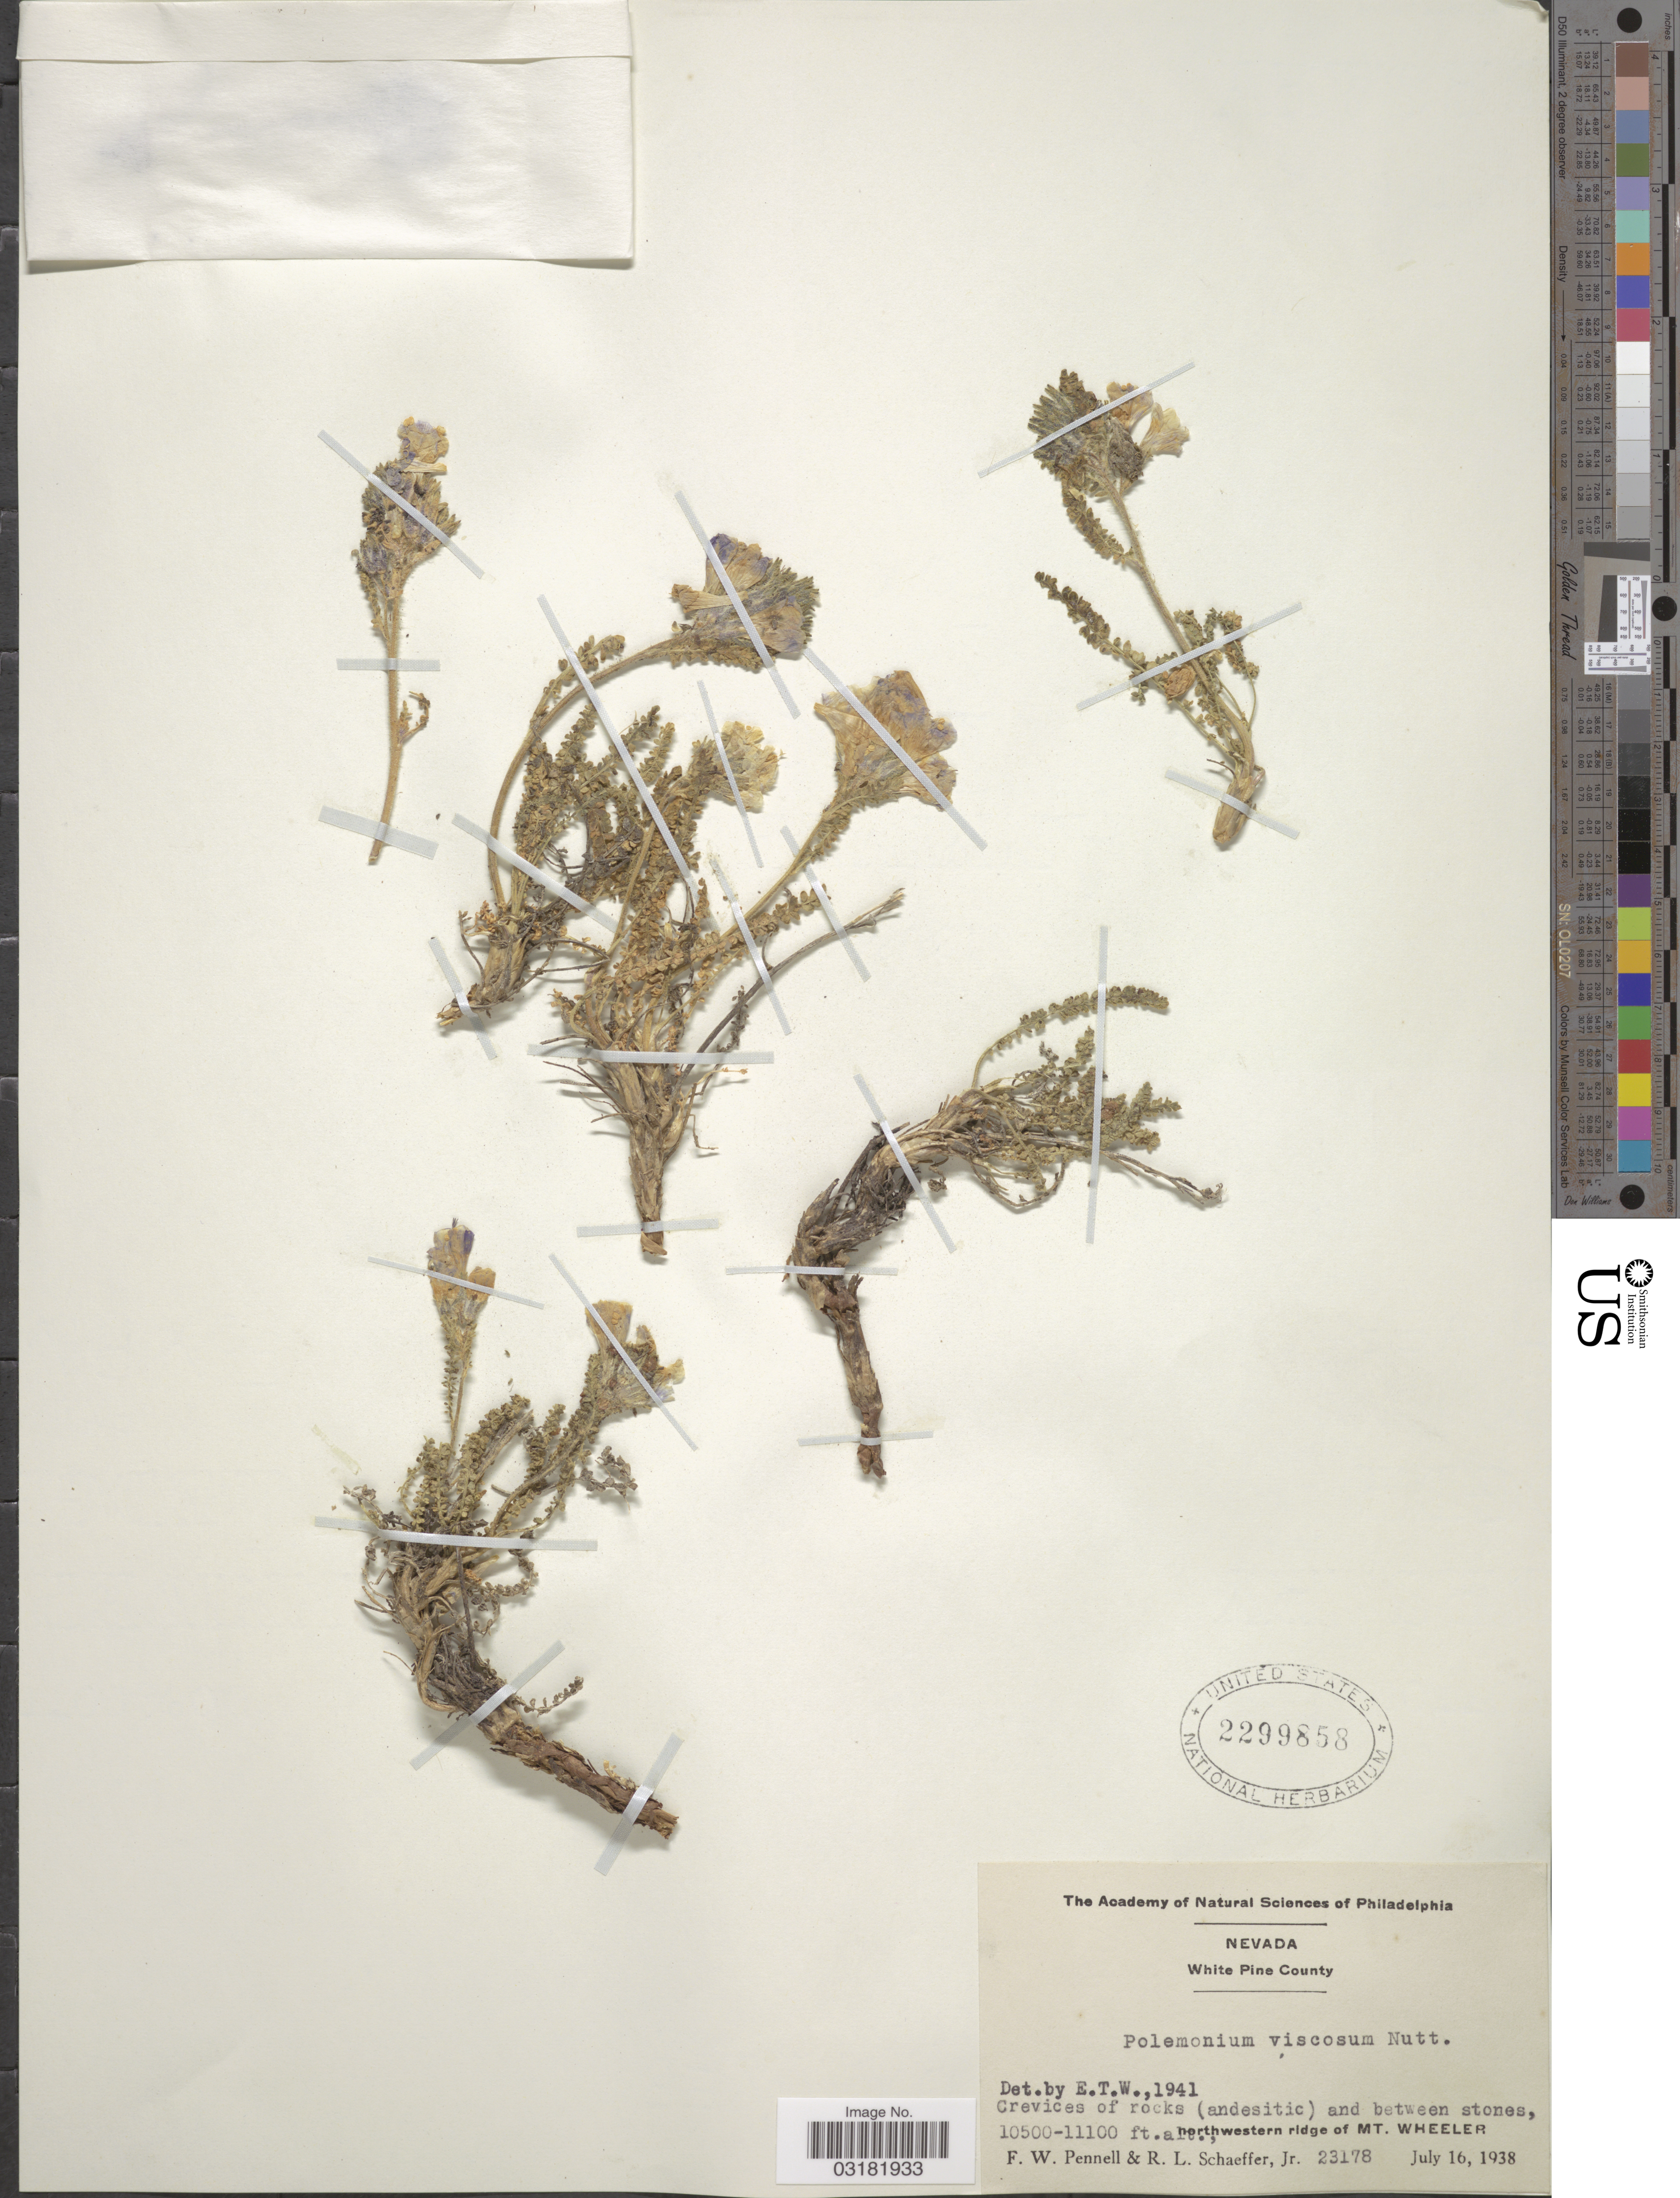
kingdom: Plantae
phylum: Tracheophyta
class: Magnoliopsida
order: Ericales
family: Polemoniaceae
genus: Polemonium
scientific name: Polemonium viscosum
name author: Nutt.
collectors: F. W. Pennell & R. L. Schaeffer Jr.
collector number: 23178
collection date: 1938-07-16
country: United States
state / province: Nevada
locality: White Pine County, northwestern ridge of Mt. Wheeler.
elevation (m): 3200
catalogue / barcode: US 2299858